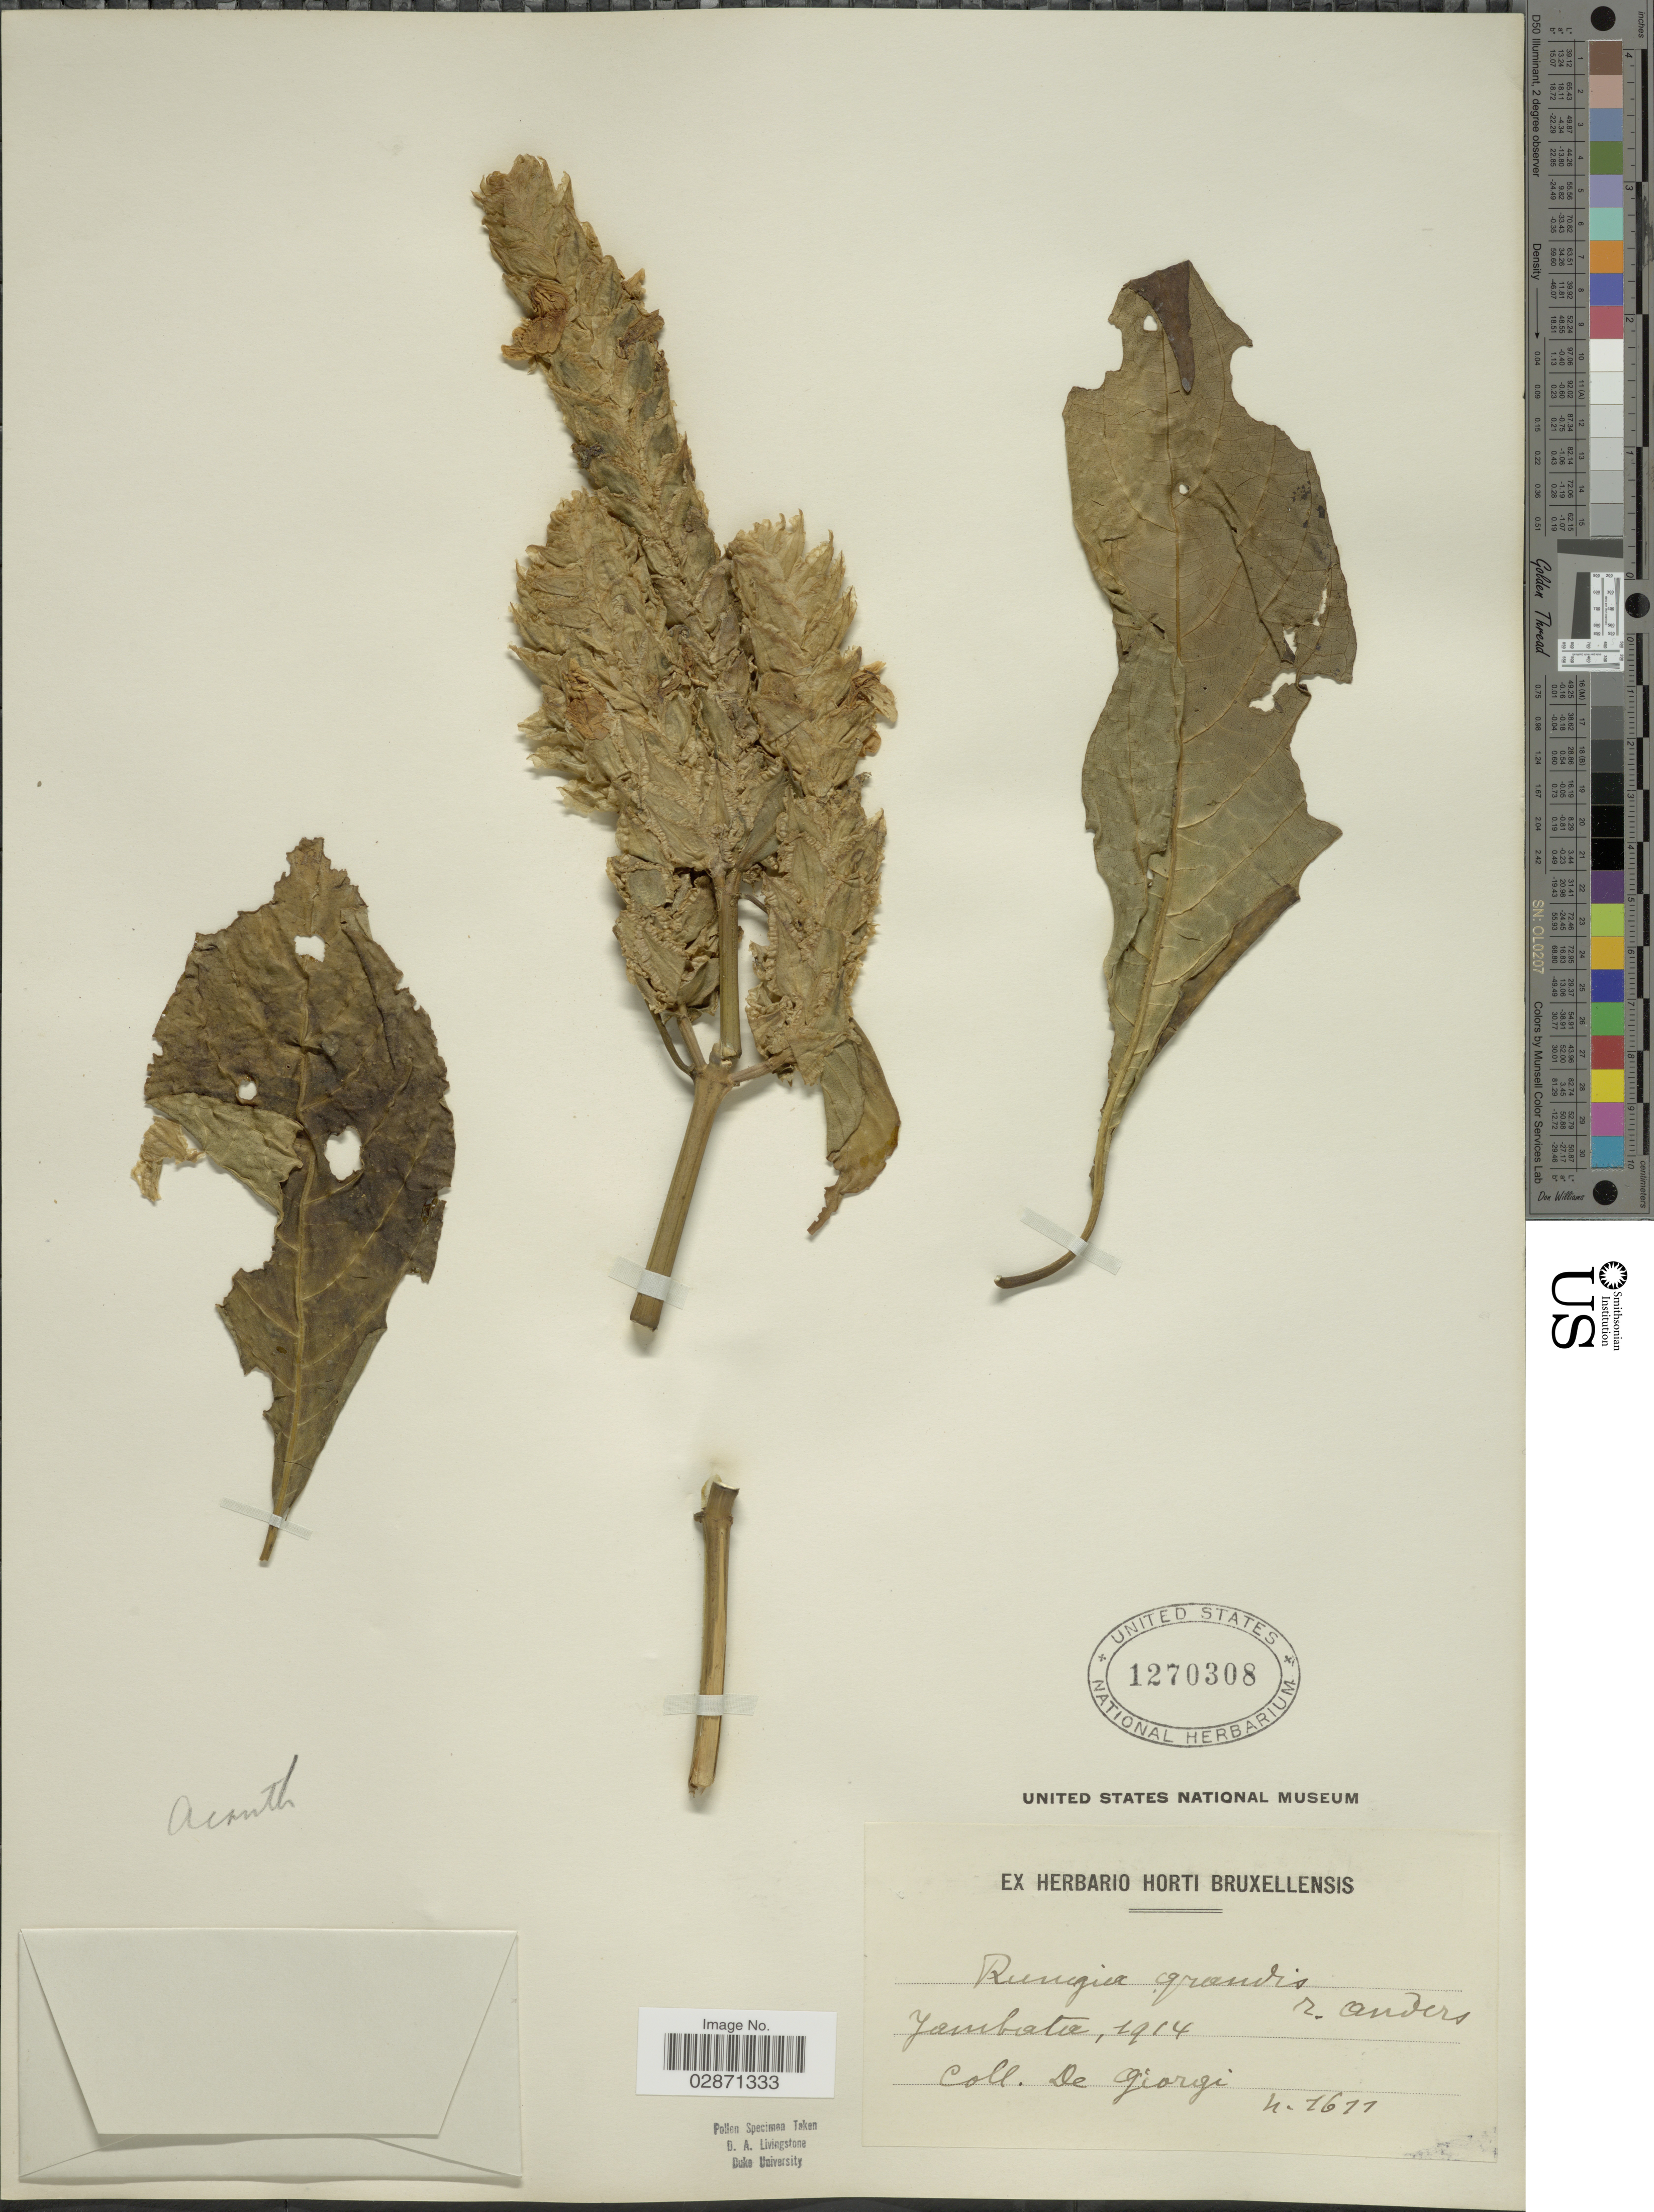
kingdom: Plantae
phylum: Tracheophyta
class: Magnoliopsida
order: Lamiales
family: Acanthaceae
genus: Rungia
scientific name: Rungia grandis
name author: T. Anderson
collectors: D. Giorgi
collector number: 1611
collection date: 1914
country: Congo, Democratic Republic of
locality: Yambata.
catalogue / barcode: US 1270308